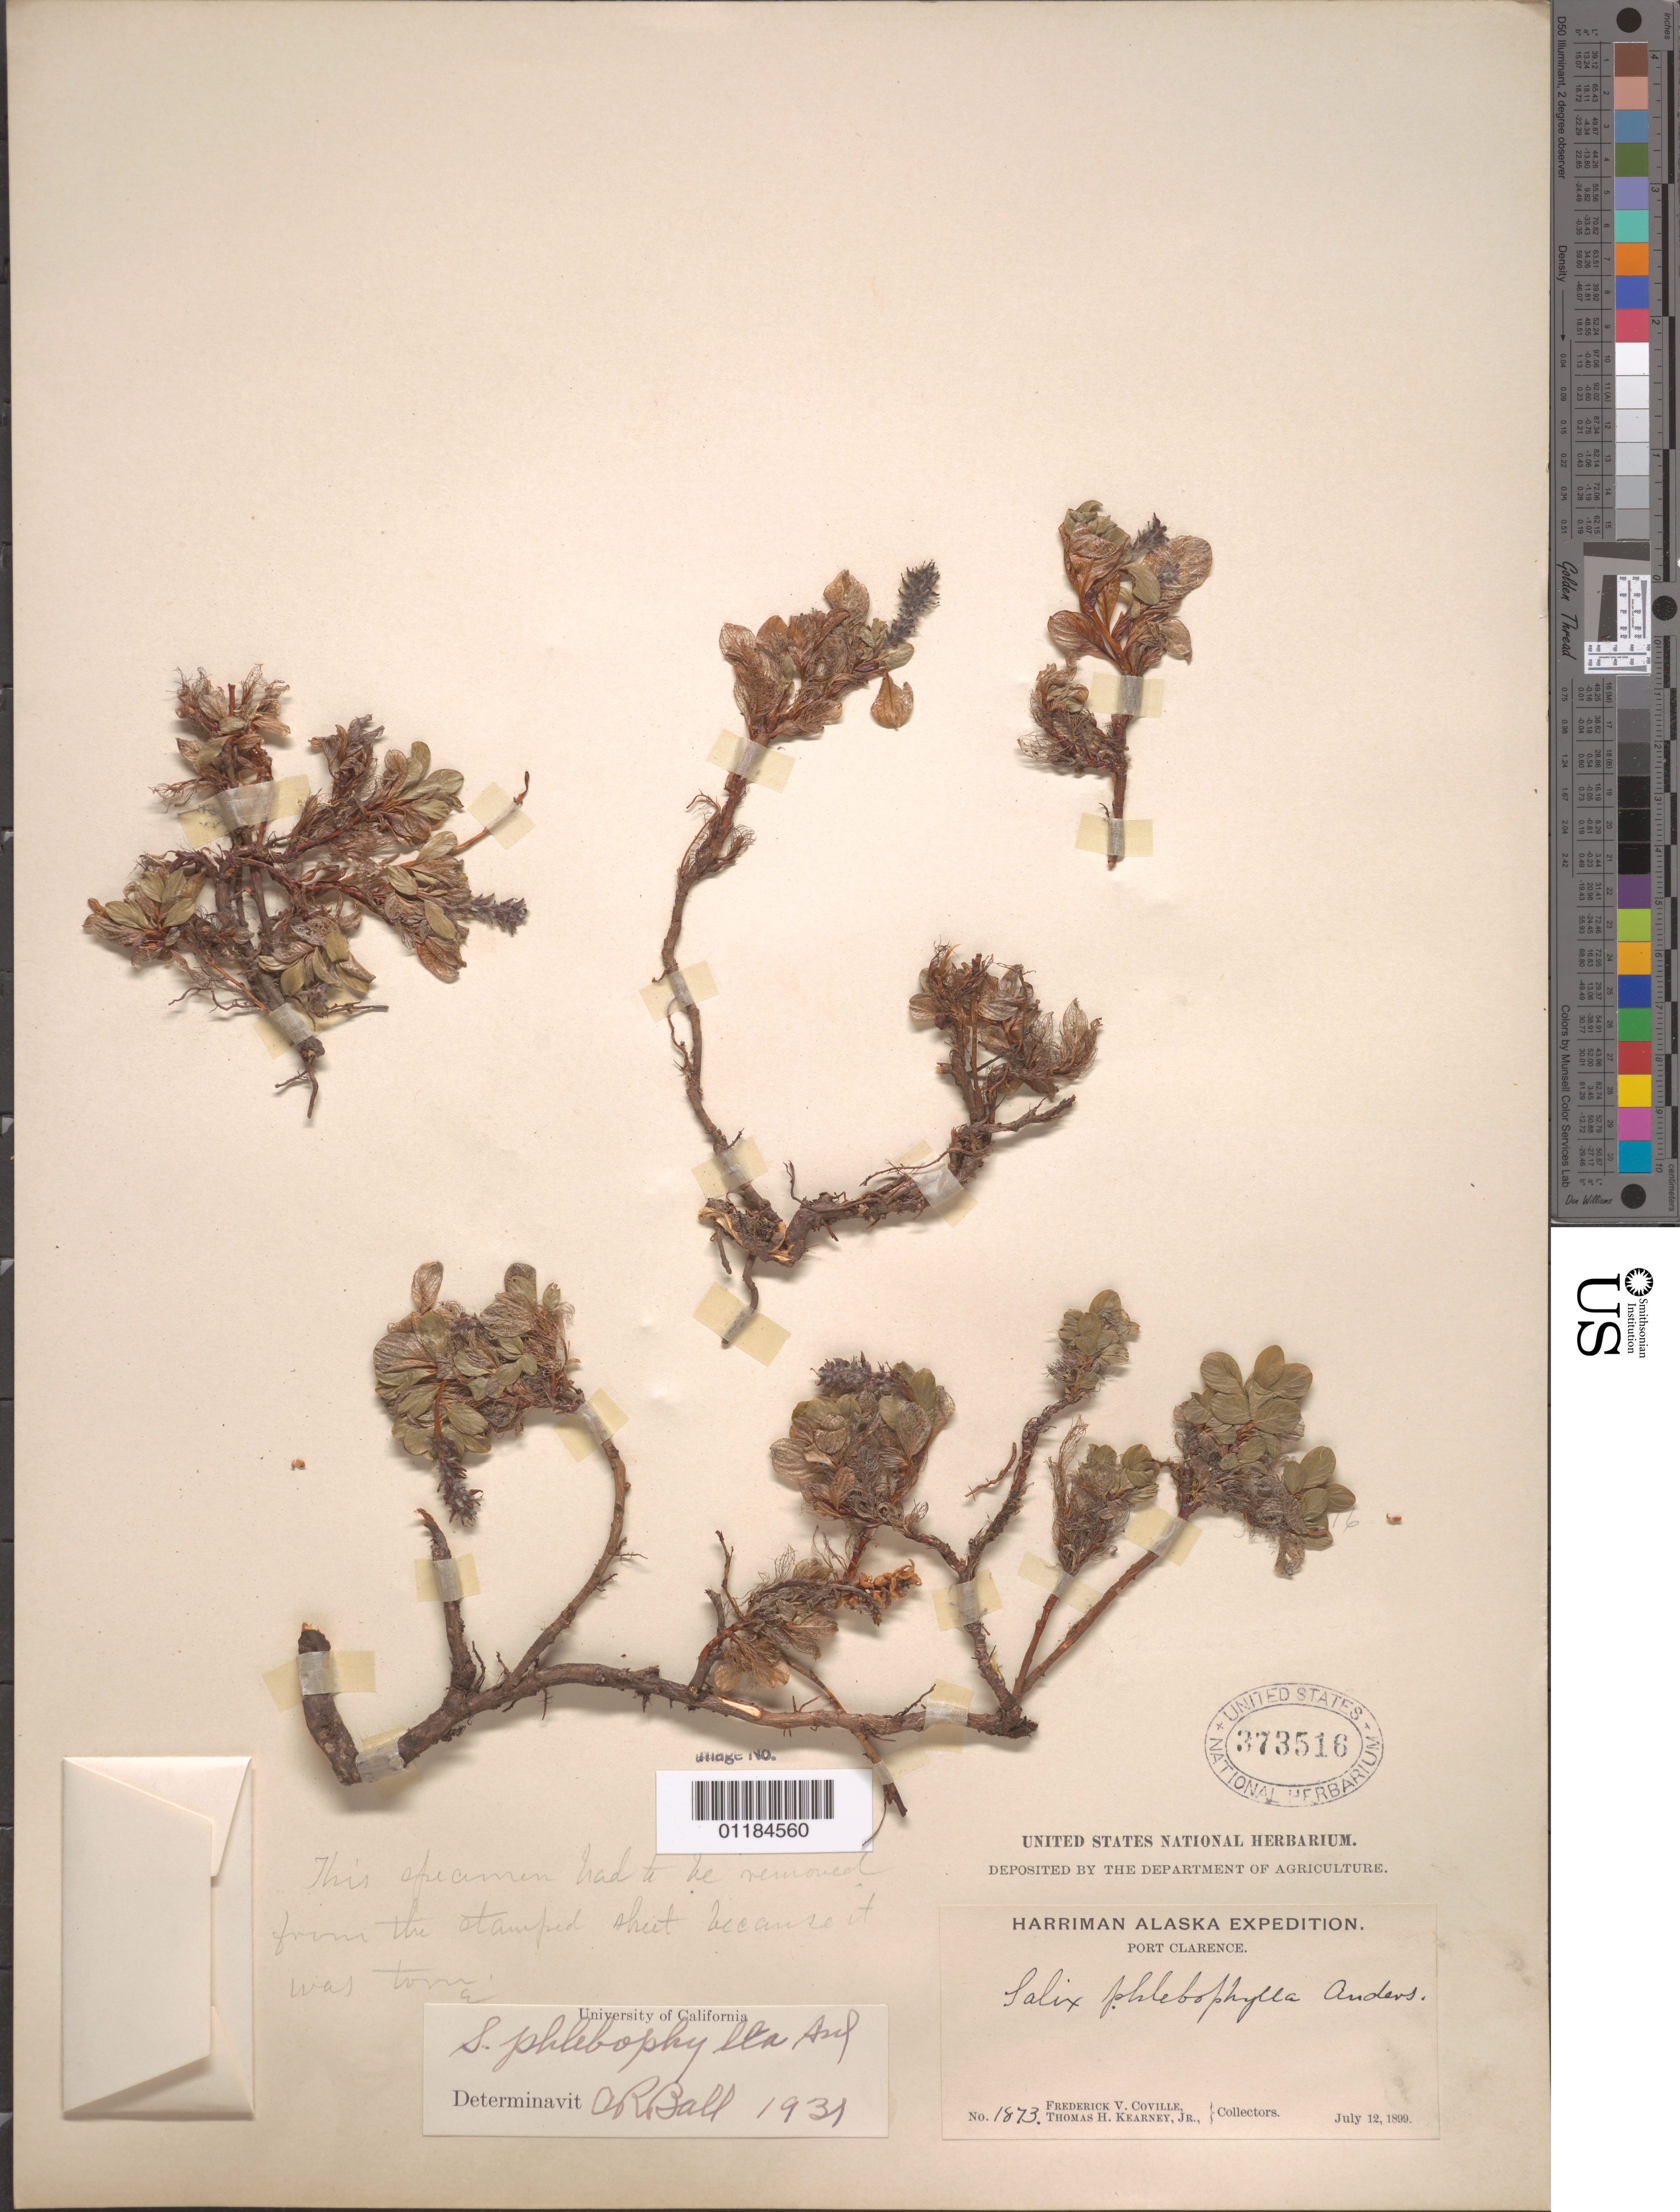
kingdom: Plantae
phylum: Tracheophyta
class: Magnoliopsida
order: Malpighiales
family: Salicaceae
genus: Salix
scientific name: Salix phlebophylla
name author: Andersson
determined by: Ball, C. R.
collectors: F. V. Coville & T. H. Kearney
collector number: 1873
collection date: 1899-07-12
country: United States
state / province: Alaska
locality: Port Clarence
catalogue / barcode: US 373516